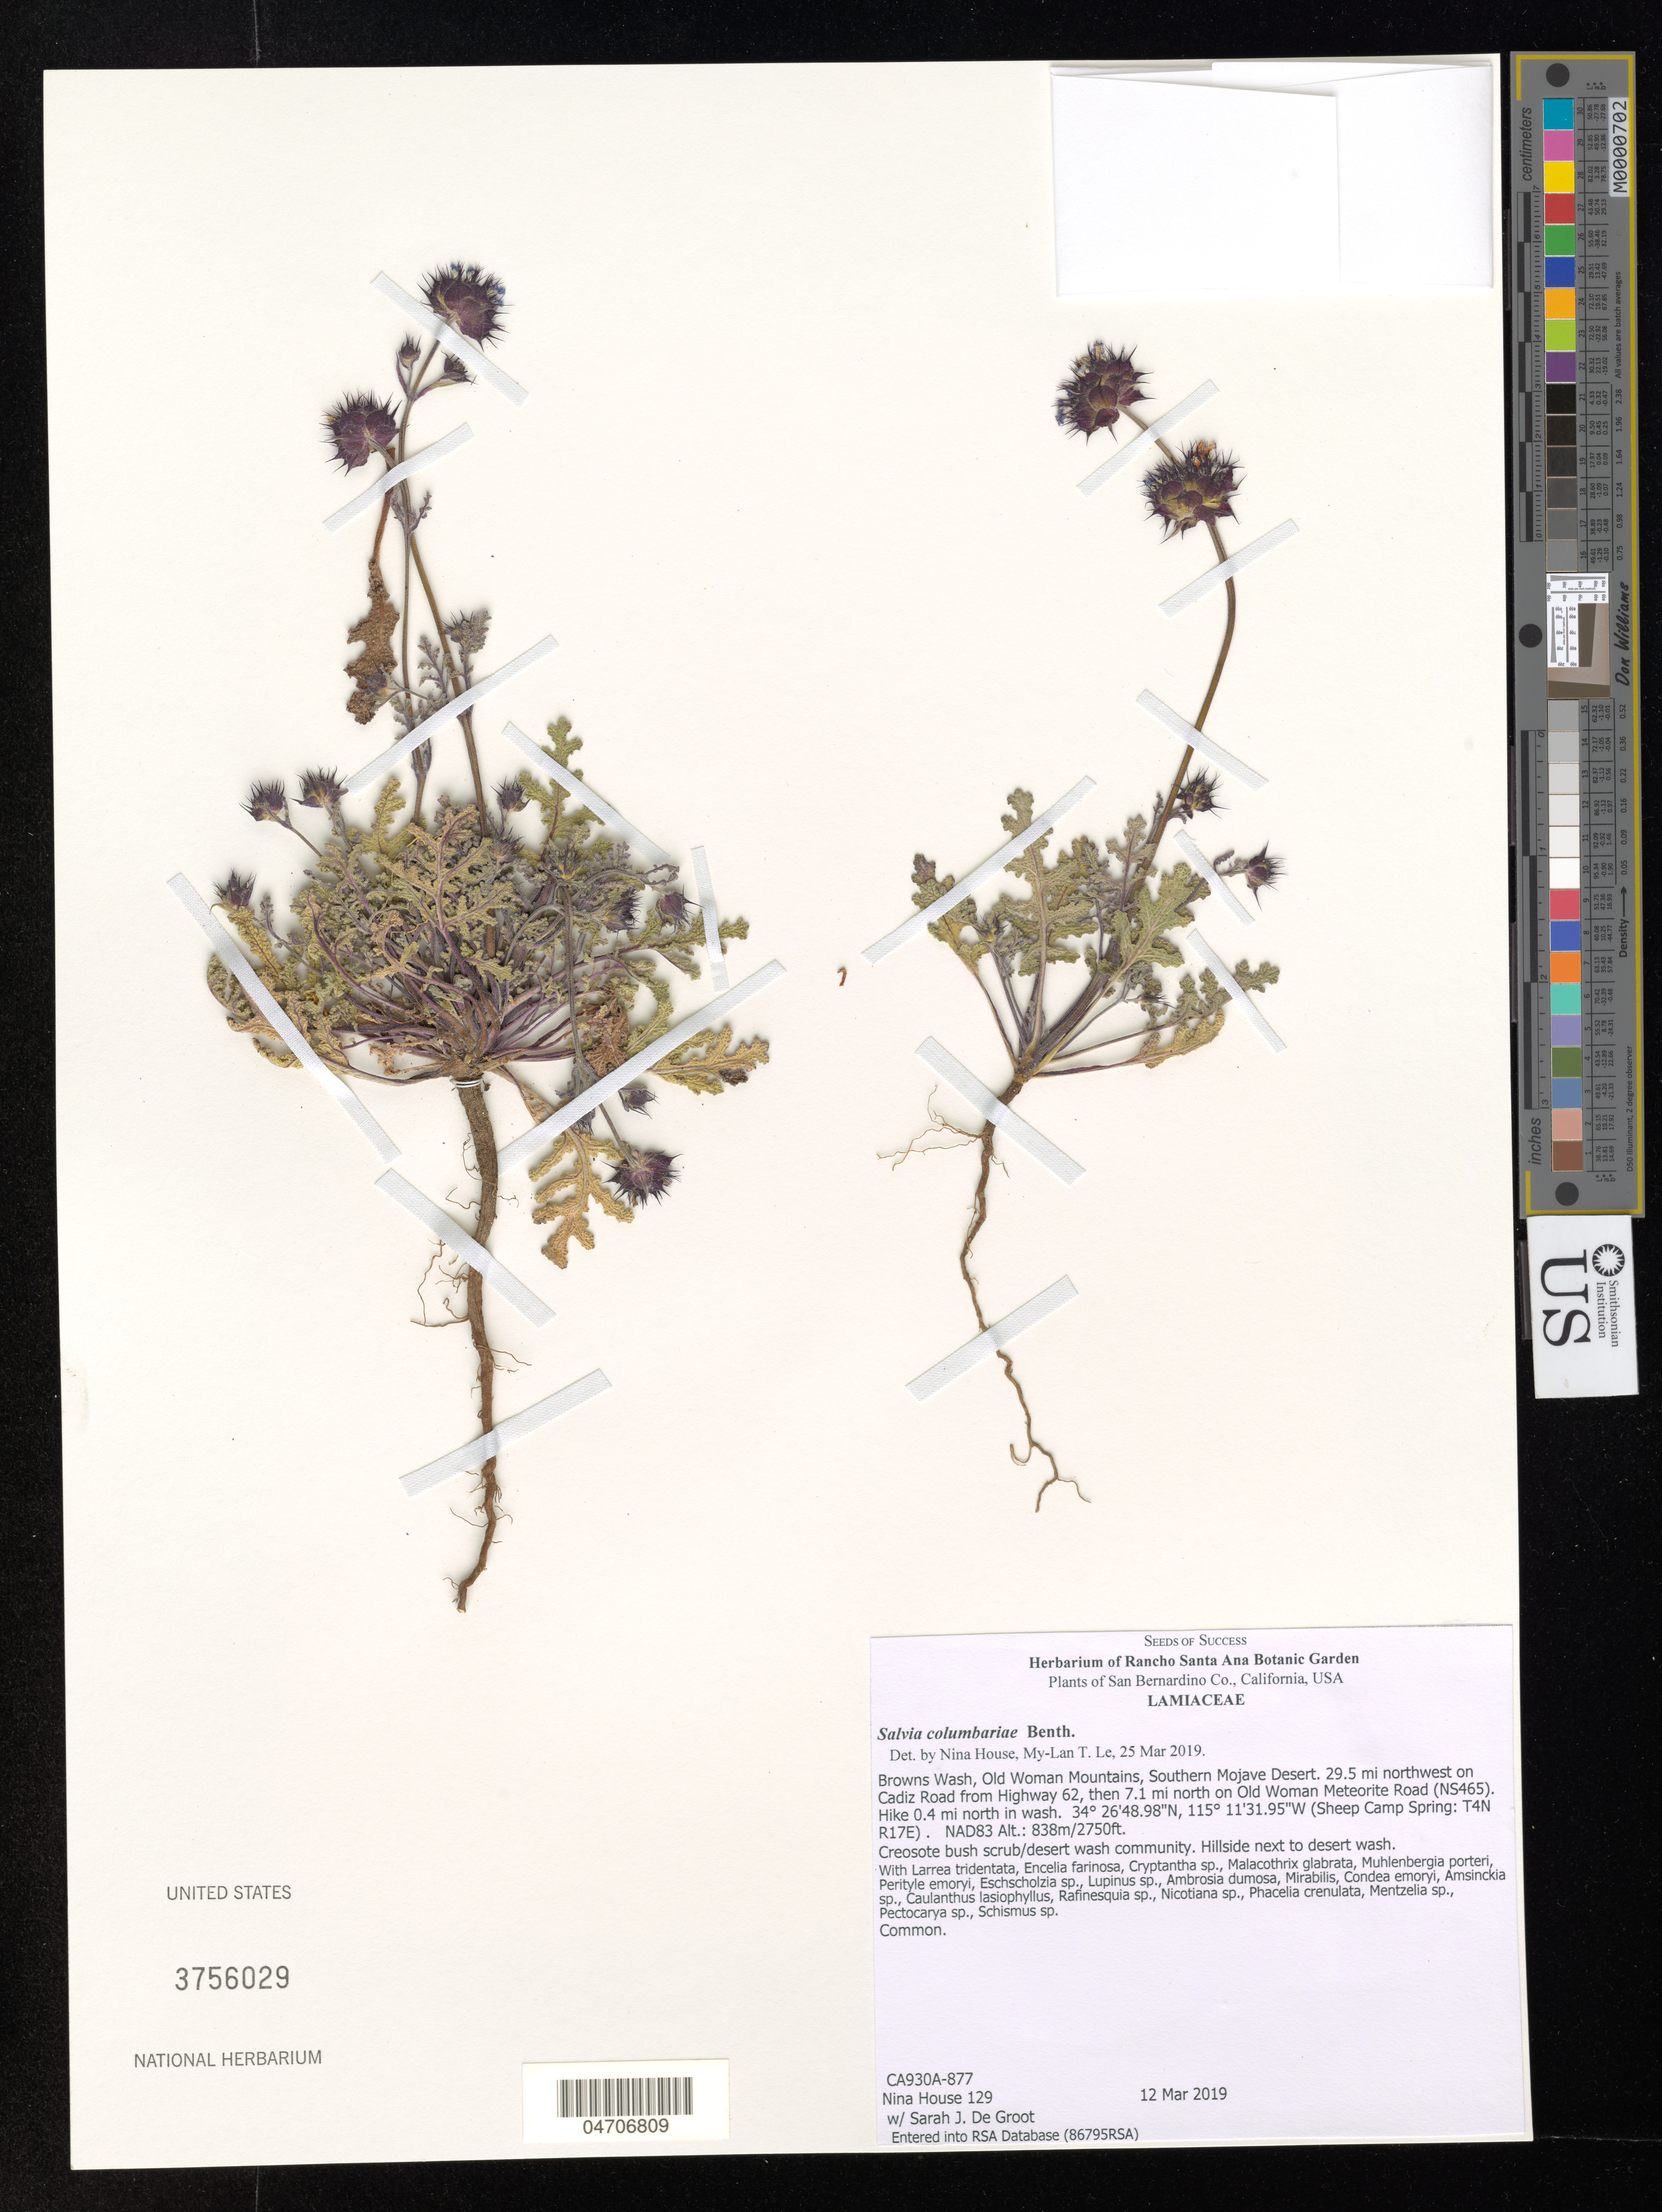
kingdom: Plantae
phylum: Tracheophyta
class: Magnoliopsida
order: Lamiales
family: Lamiaceae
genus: Salvia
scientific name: Salvia columbariae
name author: Benth.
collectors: N. House & S. De Groot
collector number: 129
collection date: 2019-03-12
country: United States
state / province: California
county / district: San Bernardino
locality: San Bernardino Co. Brown's Wash, Old Woman Mountains, Southern Mojave Desert. 29.5 mi northwest on Cadiz Road from Highway 62, then 7.1 mi north on Old Woman Meteorite Road (NS465). Hike 0.4 mi north in wash. (Sheep Camp Spring: T4N R17E).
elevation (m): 878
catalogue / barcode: US 3756029